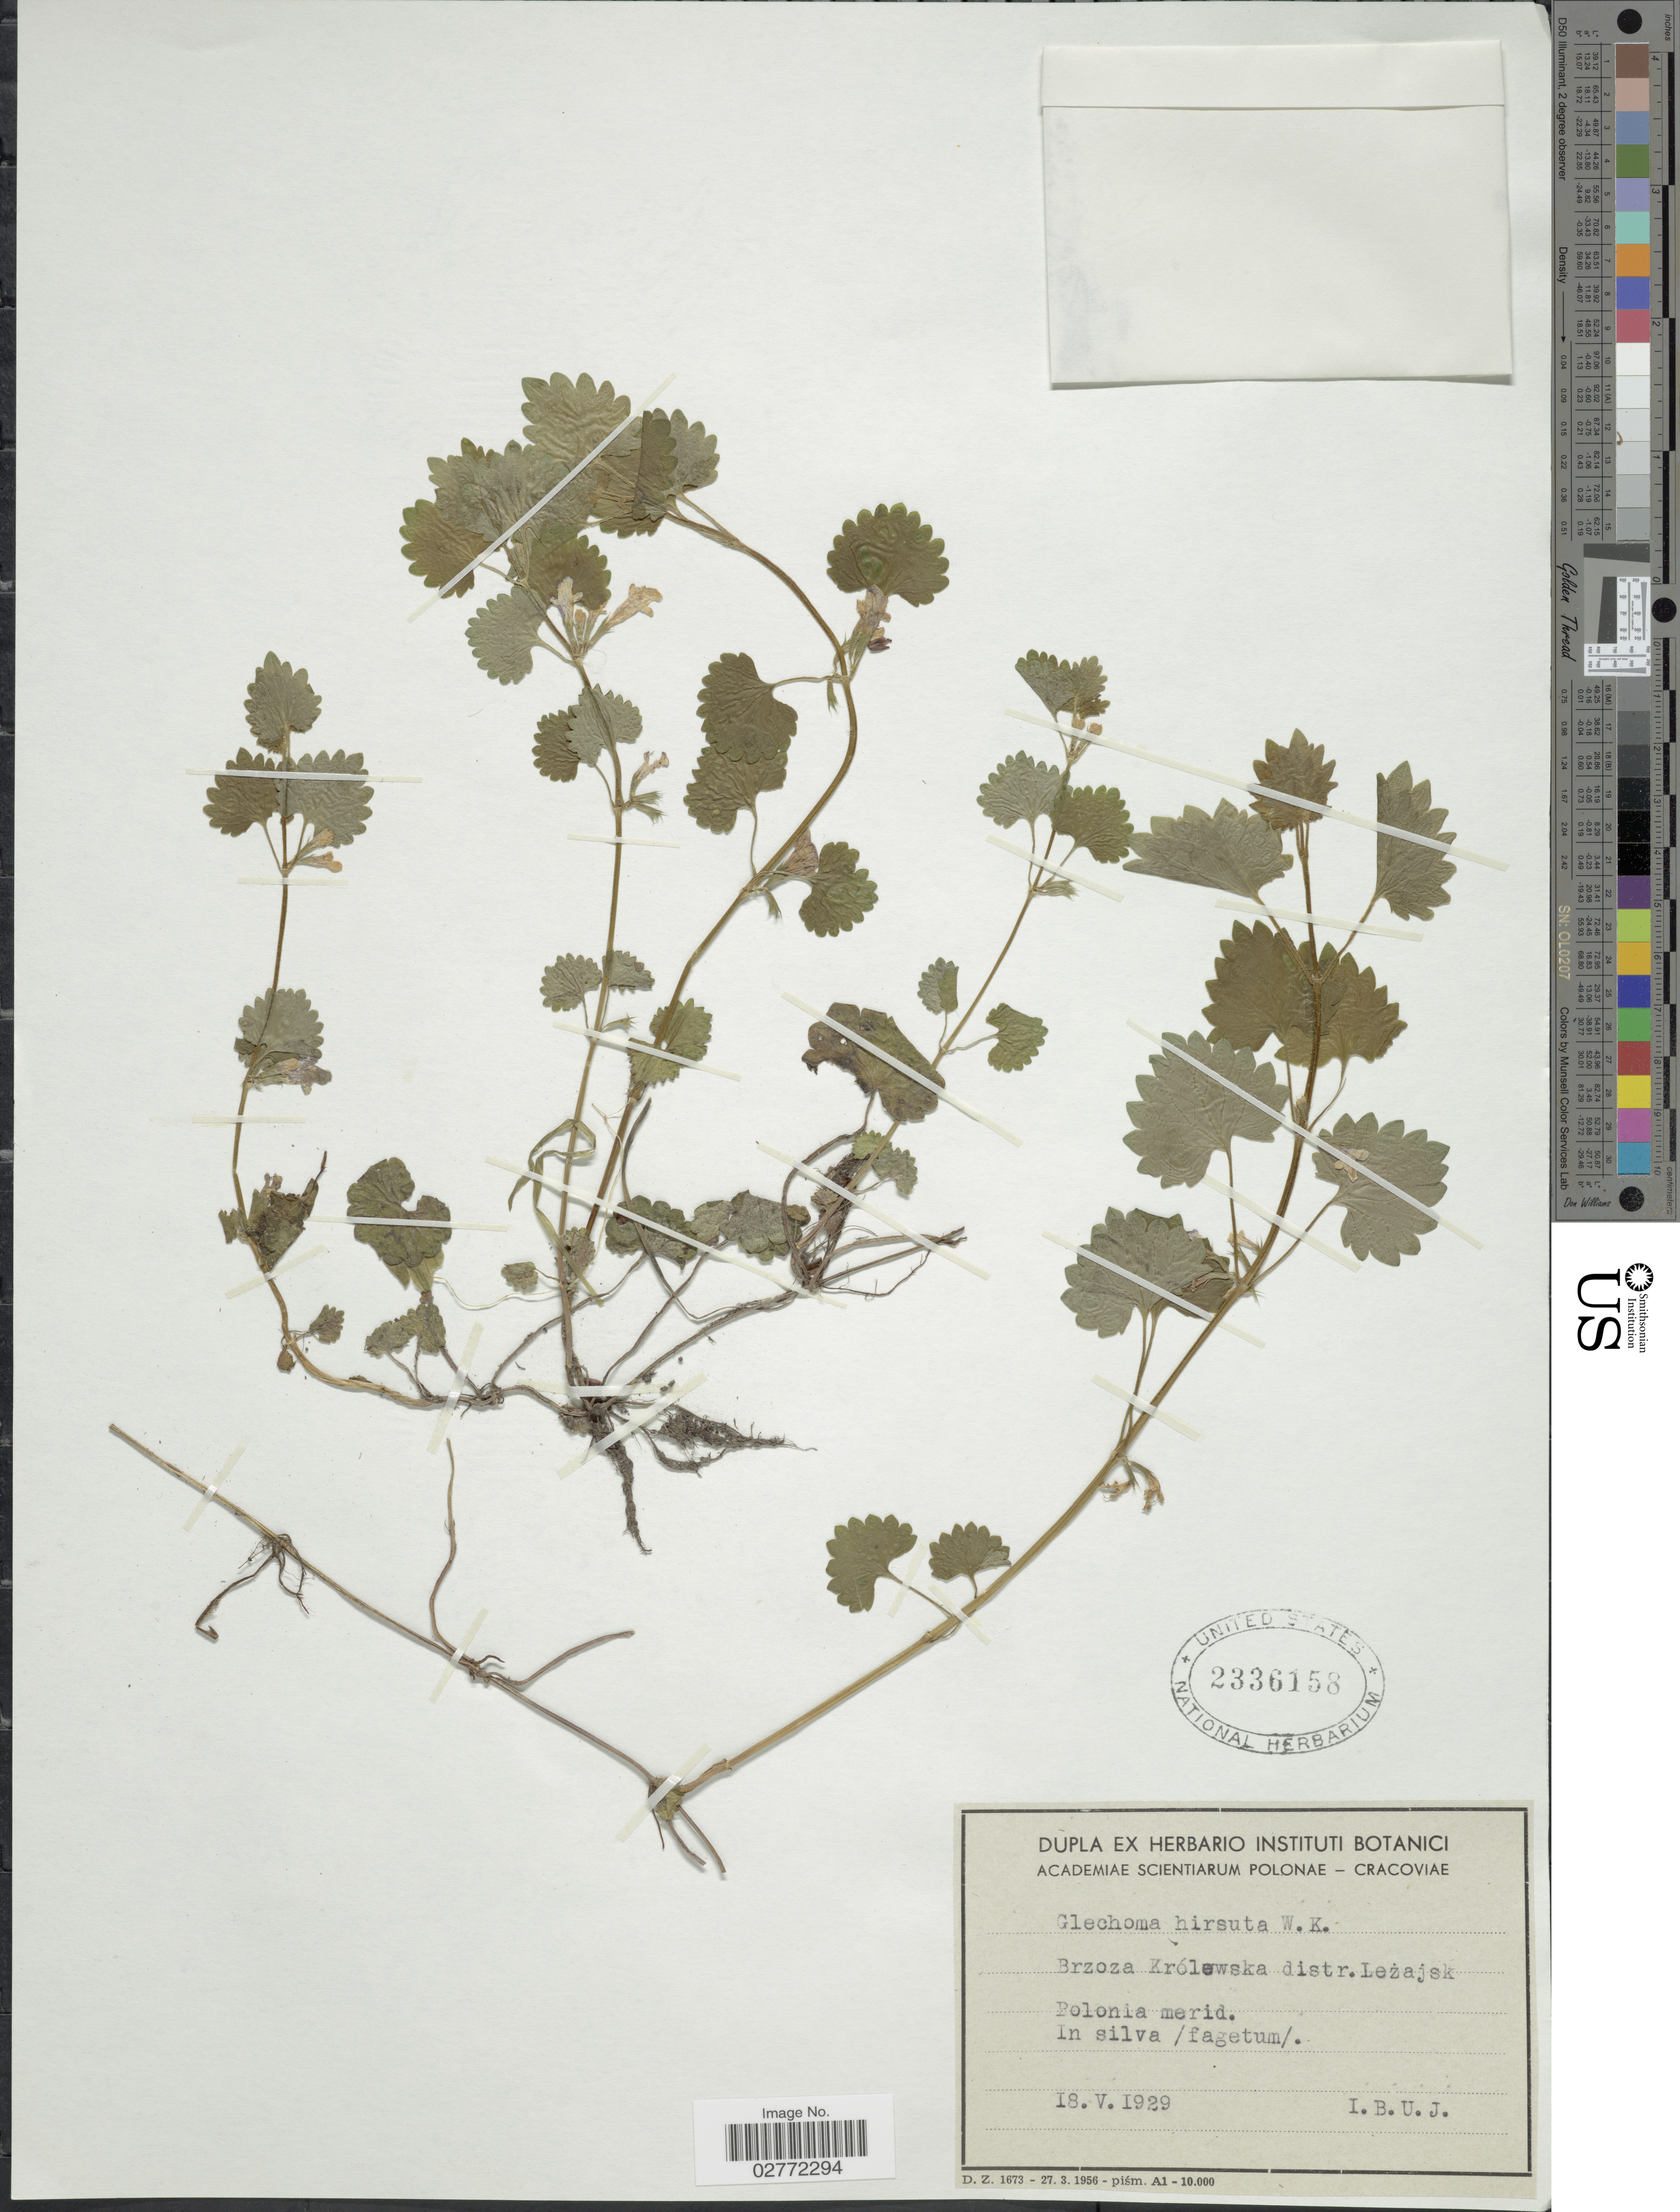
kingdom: Plantae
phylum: Tracheophyta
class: Magnoliopsida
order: Lamiales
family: Lamiaceae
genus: Glechoma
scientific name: Glechoma hirsuta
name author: Waldst. & Kit.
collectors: I. B. U. J.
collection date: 1929-05-18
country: Poland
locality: Brzoza Królewska distr. Lezajsk. Polonia merid. In silva/fagetum/.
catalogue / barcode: US 2336158